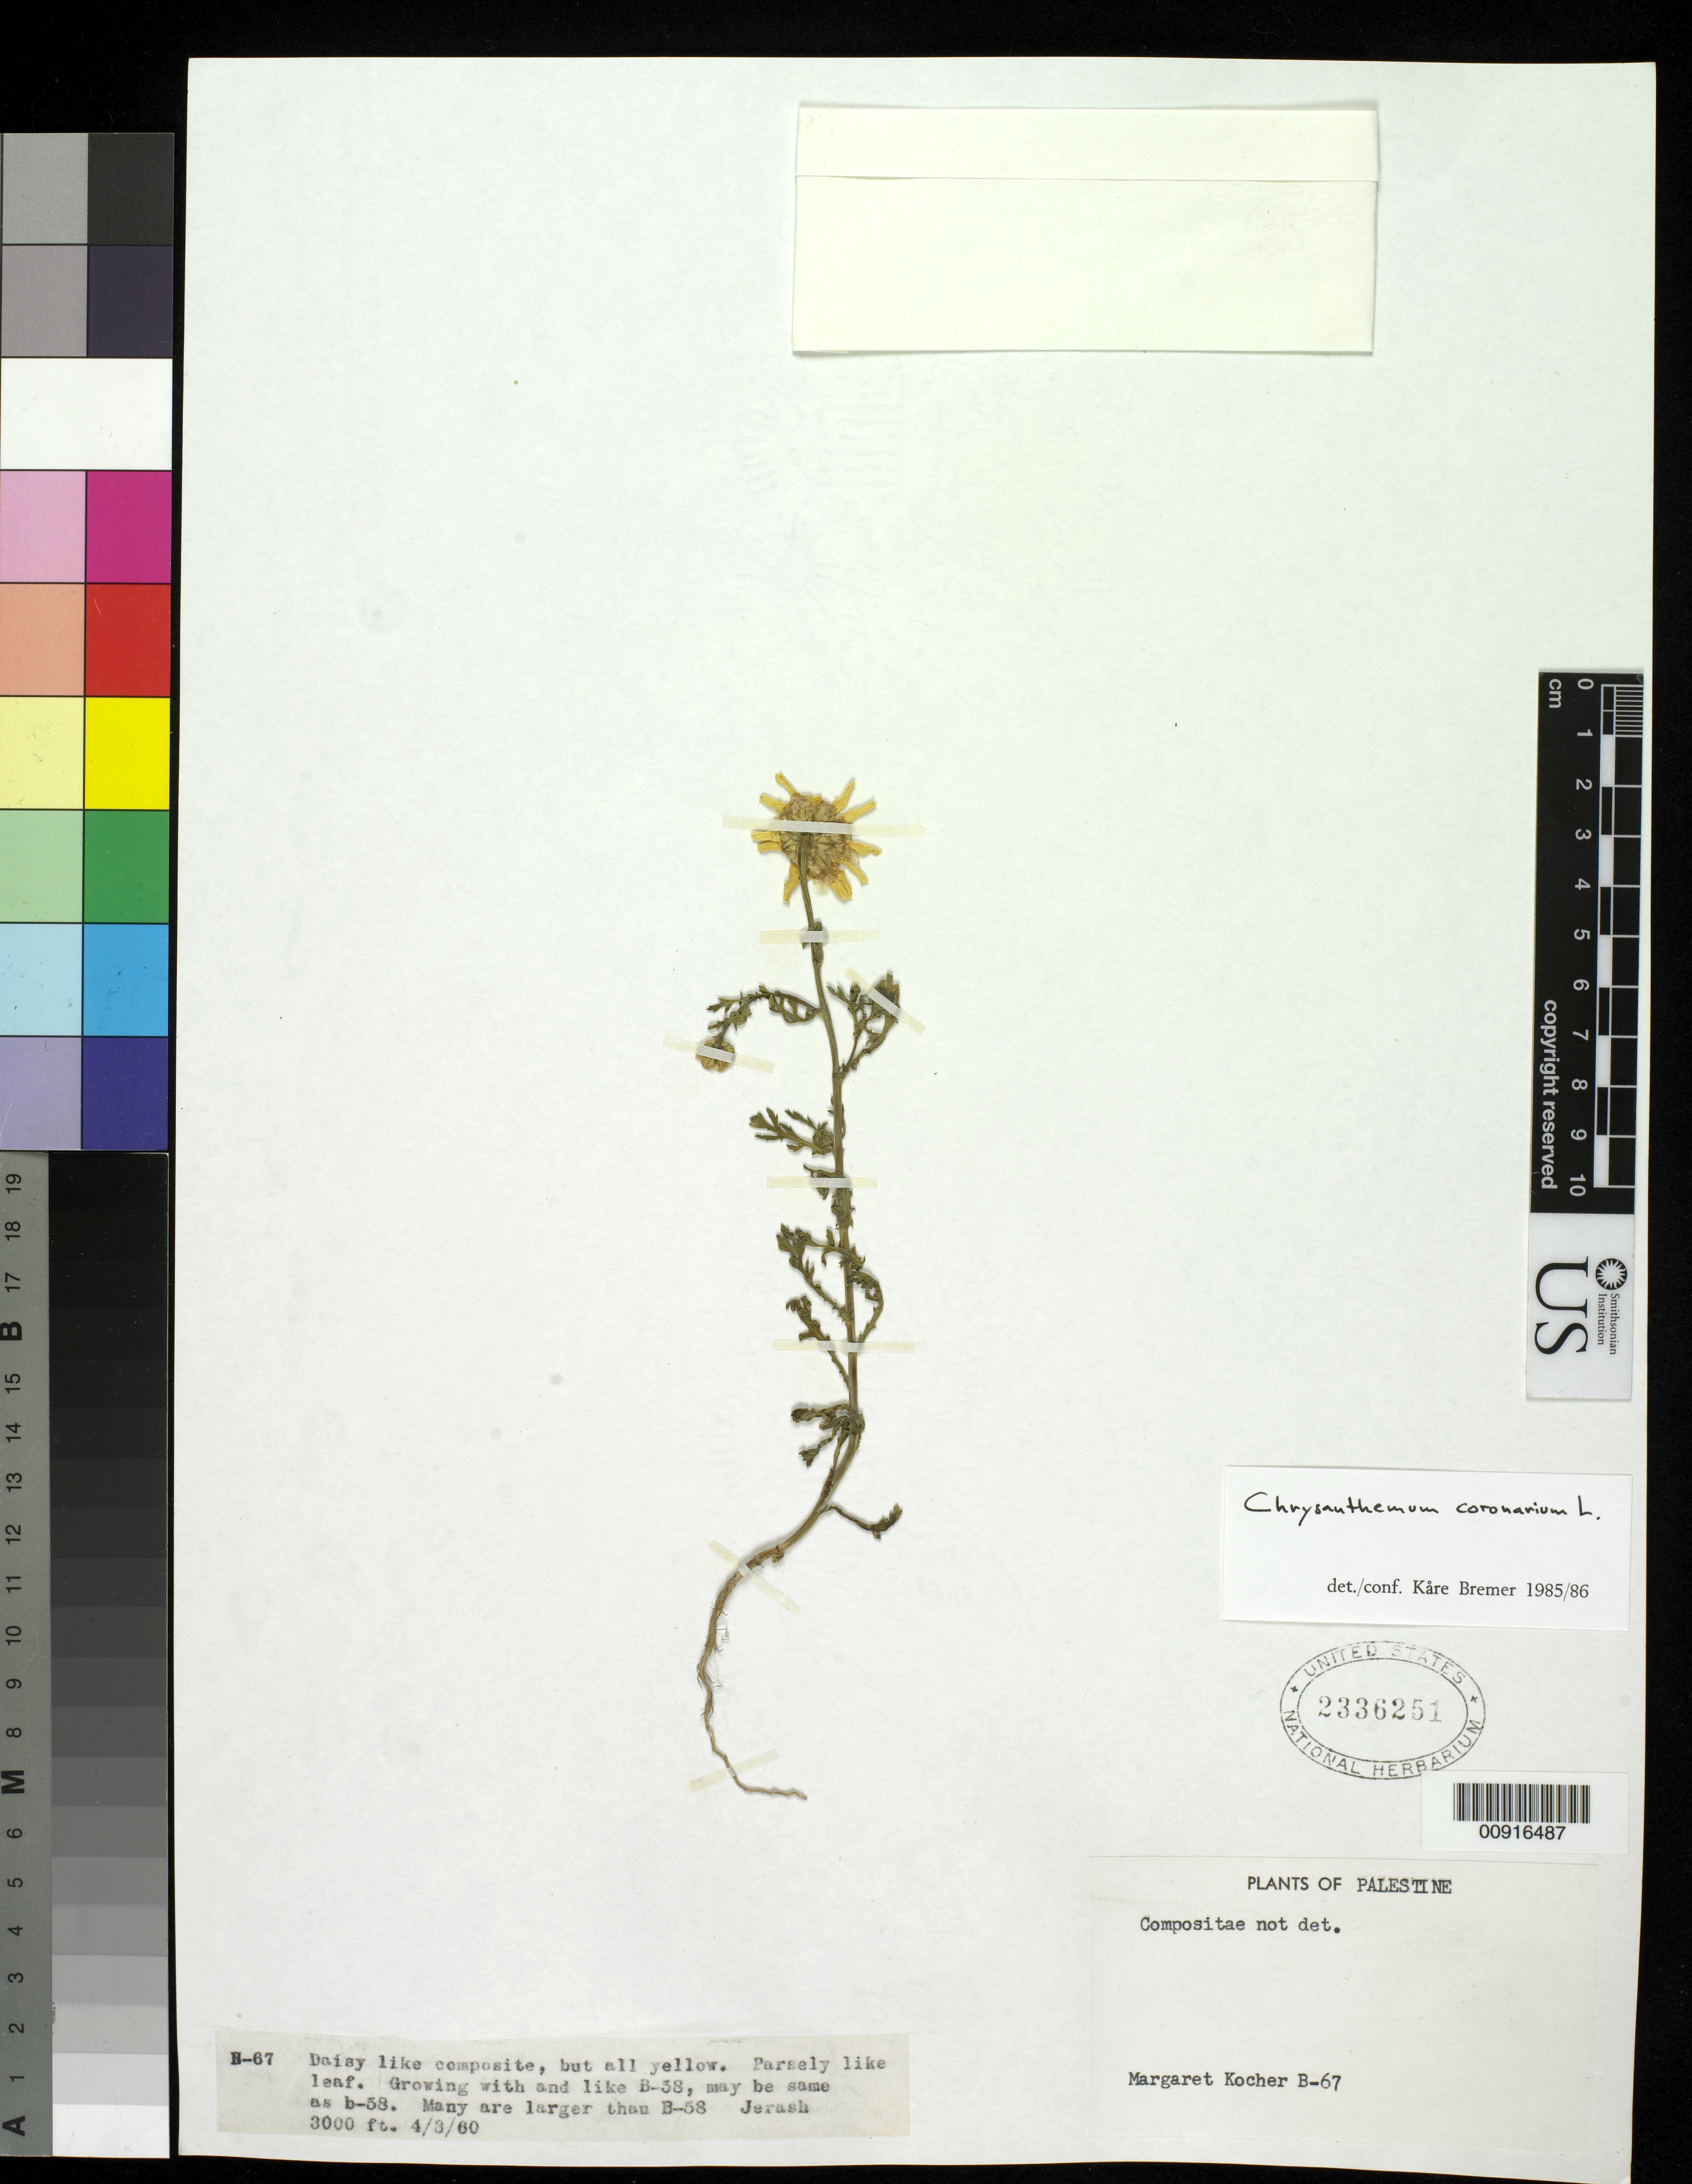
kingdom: Plantae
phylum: Tracheophyta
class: Magnoliopsida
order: Asterales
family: Asteraceae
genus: Chrysanthemum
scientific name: Chrysanthemum coronarium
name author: L.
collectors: M. Kocher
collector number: B-67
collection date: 1960-03-04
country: Israel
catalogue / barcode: US 2336251